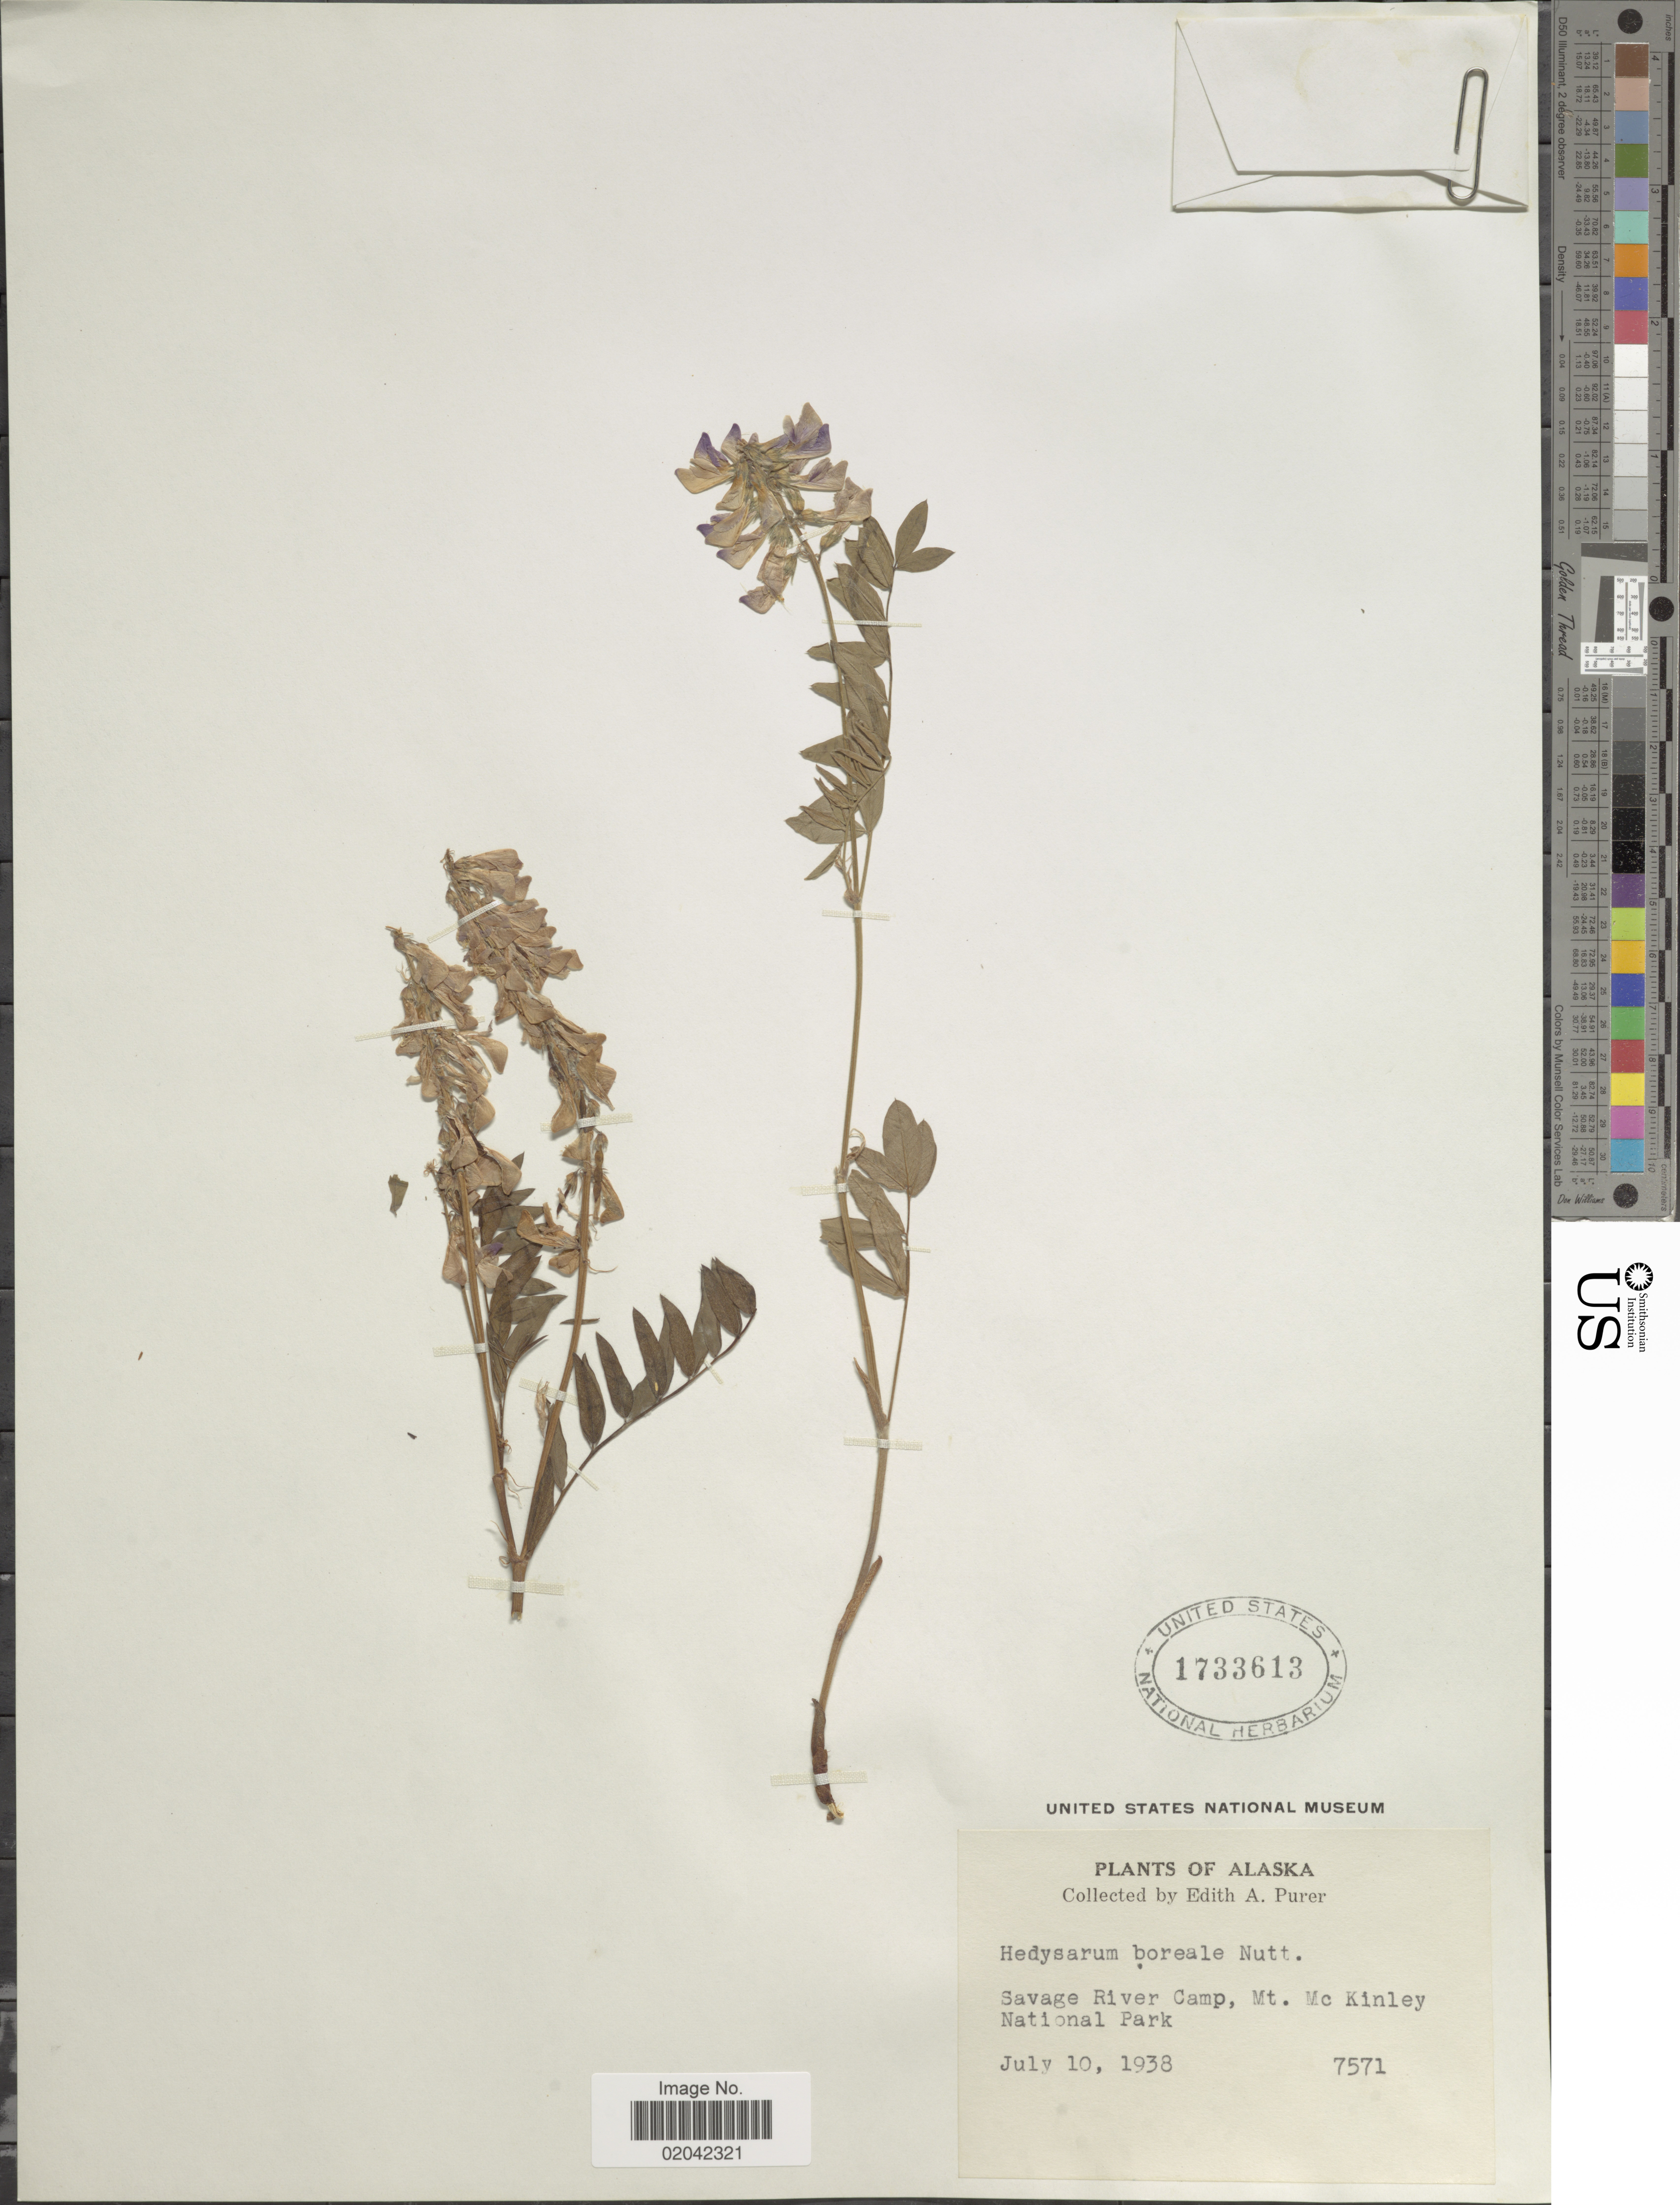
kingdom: Plantae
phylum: Tracheophyta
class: Magnoliopsida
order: Fabales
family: Fabaceae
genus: Hedysarum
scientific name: Hedysarum alpinum var. americanum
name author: Michx. ex Pursh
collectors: E. Purer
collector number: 7571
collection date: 1938-07-10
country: United States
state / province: Alaska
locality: Savage River Camp, Mt. Mc Kinley National Park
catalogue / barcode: US 1733613